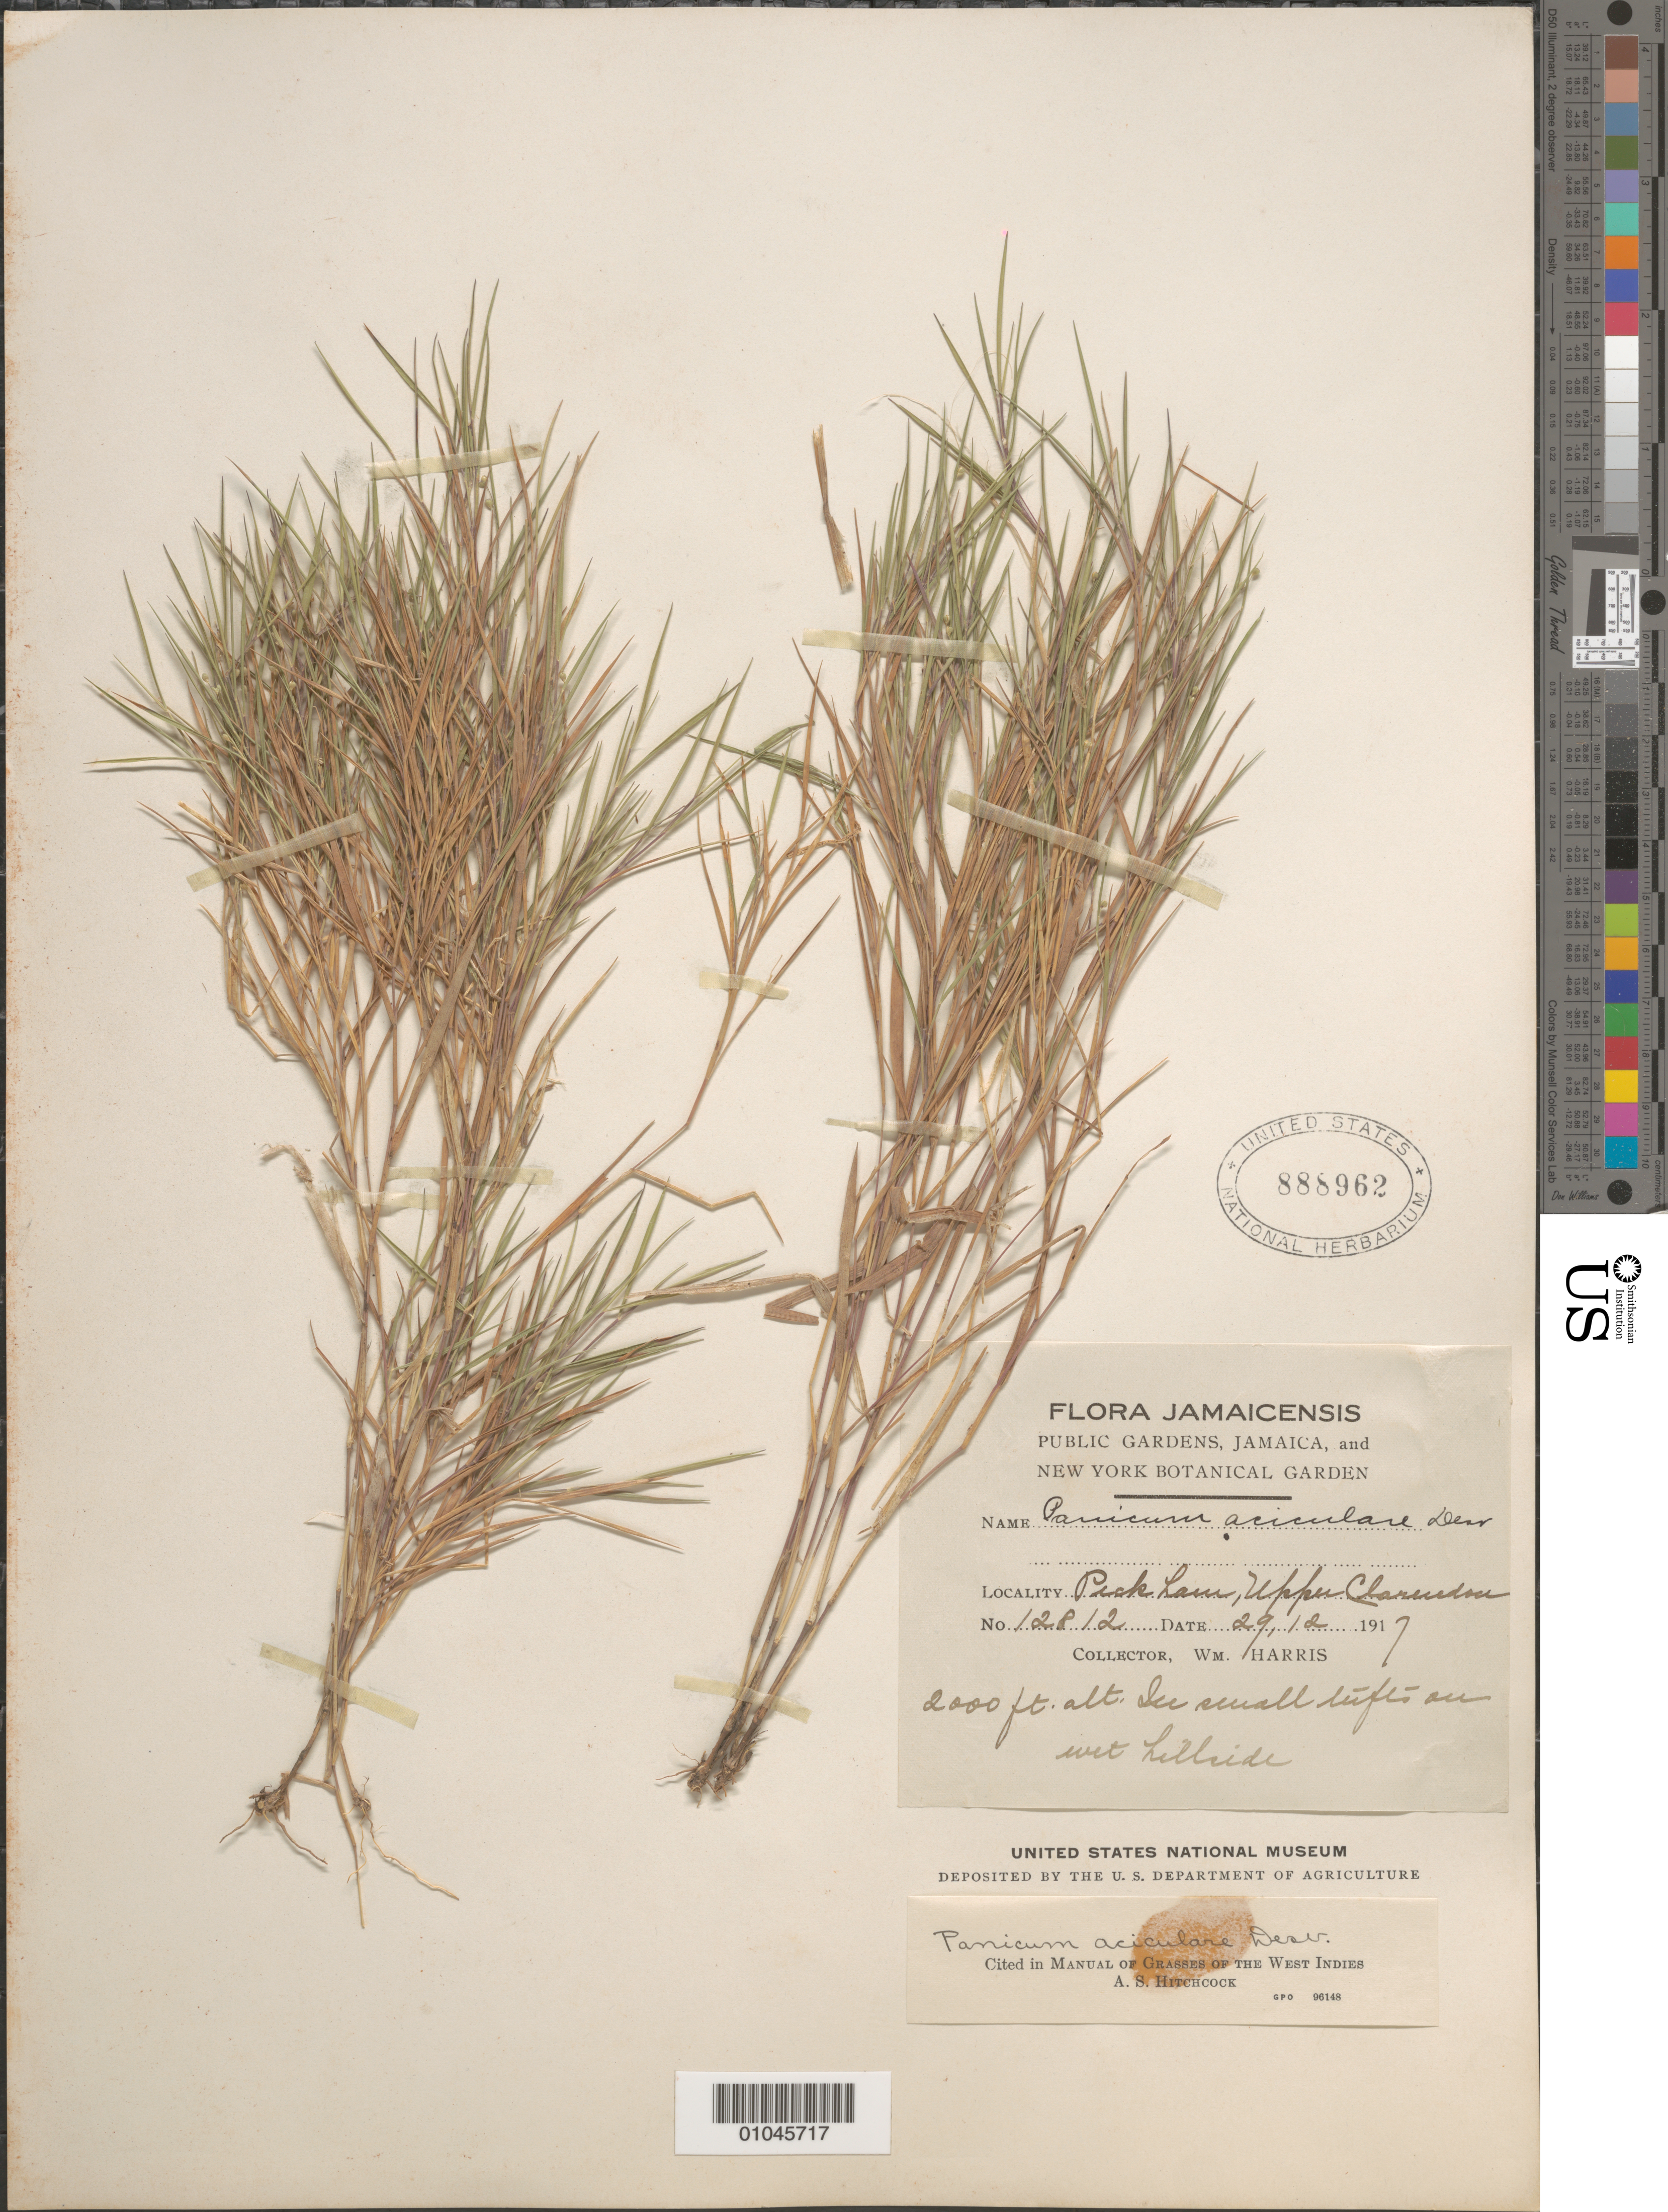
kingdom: Plantae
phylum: Tracheophyta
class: Liliopsida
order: Poales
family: Poaceae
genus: Panicum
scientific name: Panicum aciculare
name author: Desv. ex Poir.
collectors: W. Harris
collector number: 12812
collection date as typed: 29 Dec 1917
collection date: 1917-12-29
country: Jamaica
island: Jamaica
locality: Upper Claredon. wet hillside.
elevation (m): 610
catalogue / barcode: US 888962